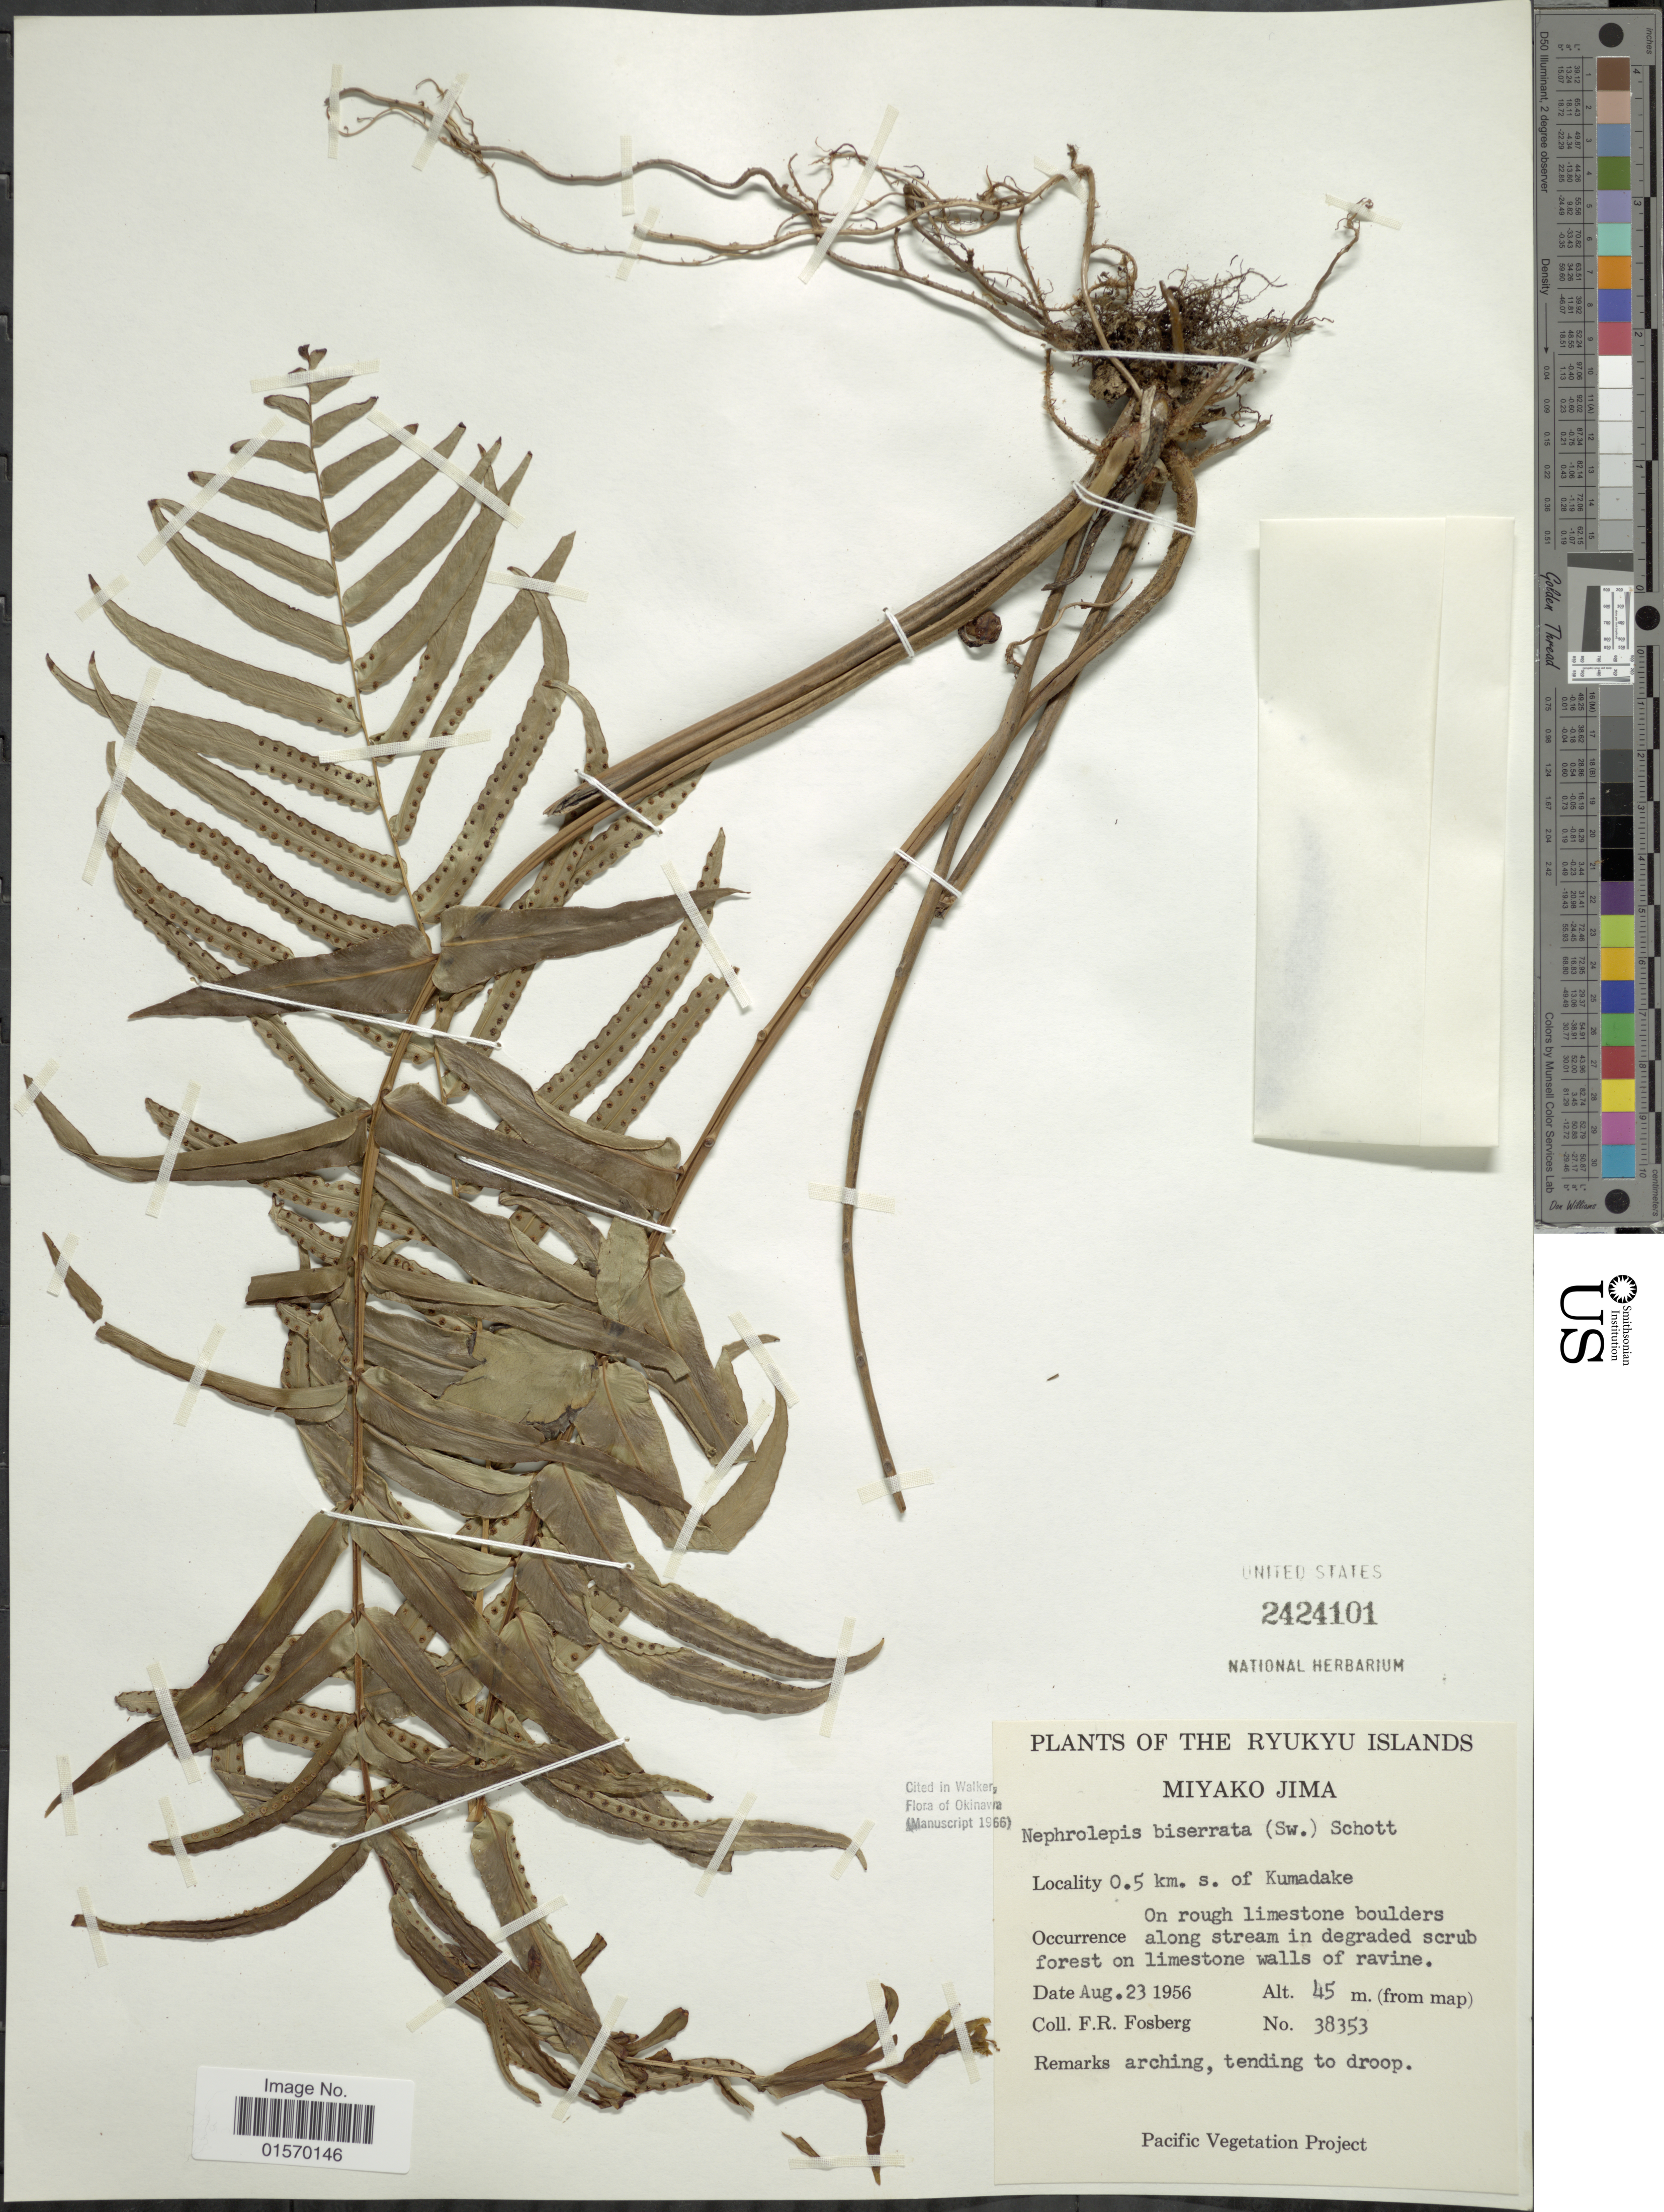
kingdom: Plantae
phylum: Tracheophyta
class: Polypodiopsida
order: Polypodiales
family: Nephrolepidaceae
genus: Nephrolepis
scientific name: Nephrolepis biserrata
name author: (Sw.) Schott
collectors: F. R. Fosberg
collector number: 38353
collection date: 1956-08-23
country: Japan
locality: The Ryukyu Islands. Miyako Jima. 0.5 km. s. of Kumadake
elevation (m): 45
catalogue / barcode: US 2424101